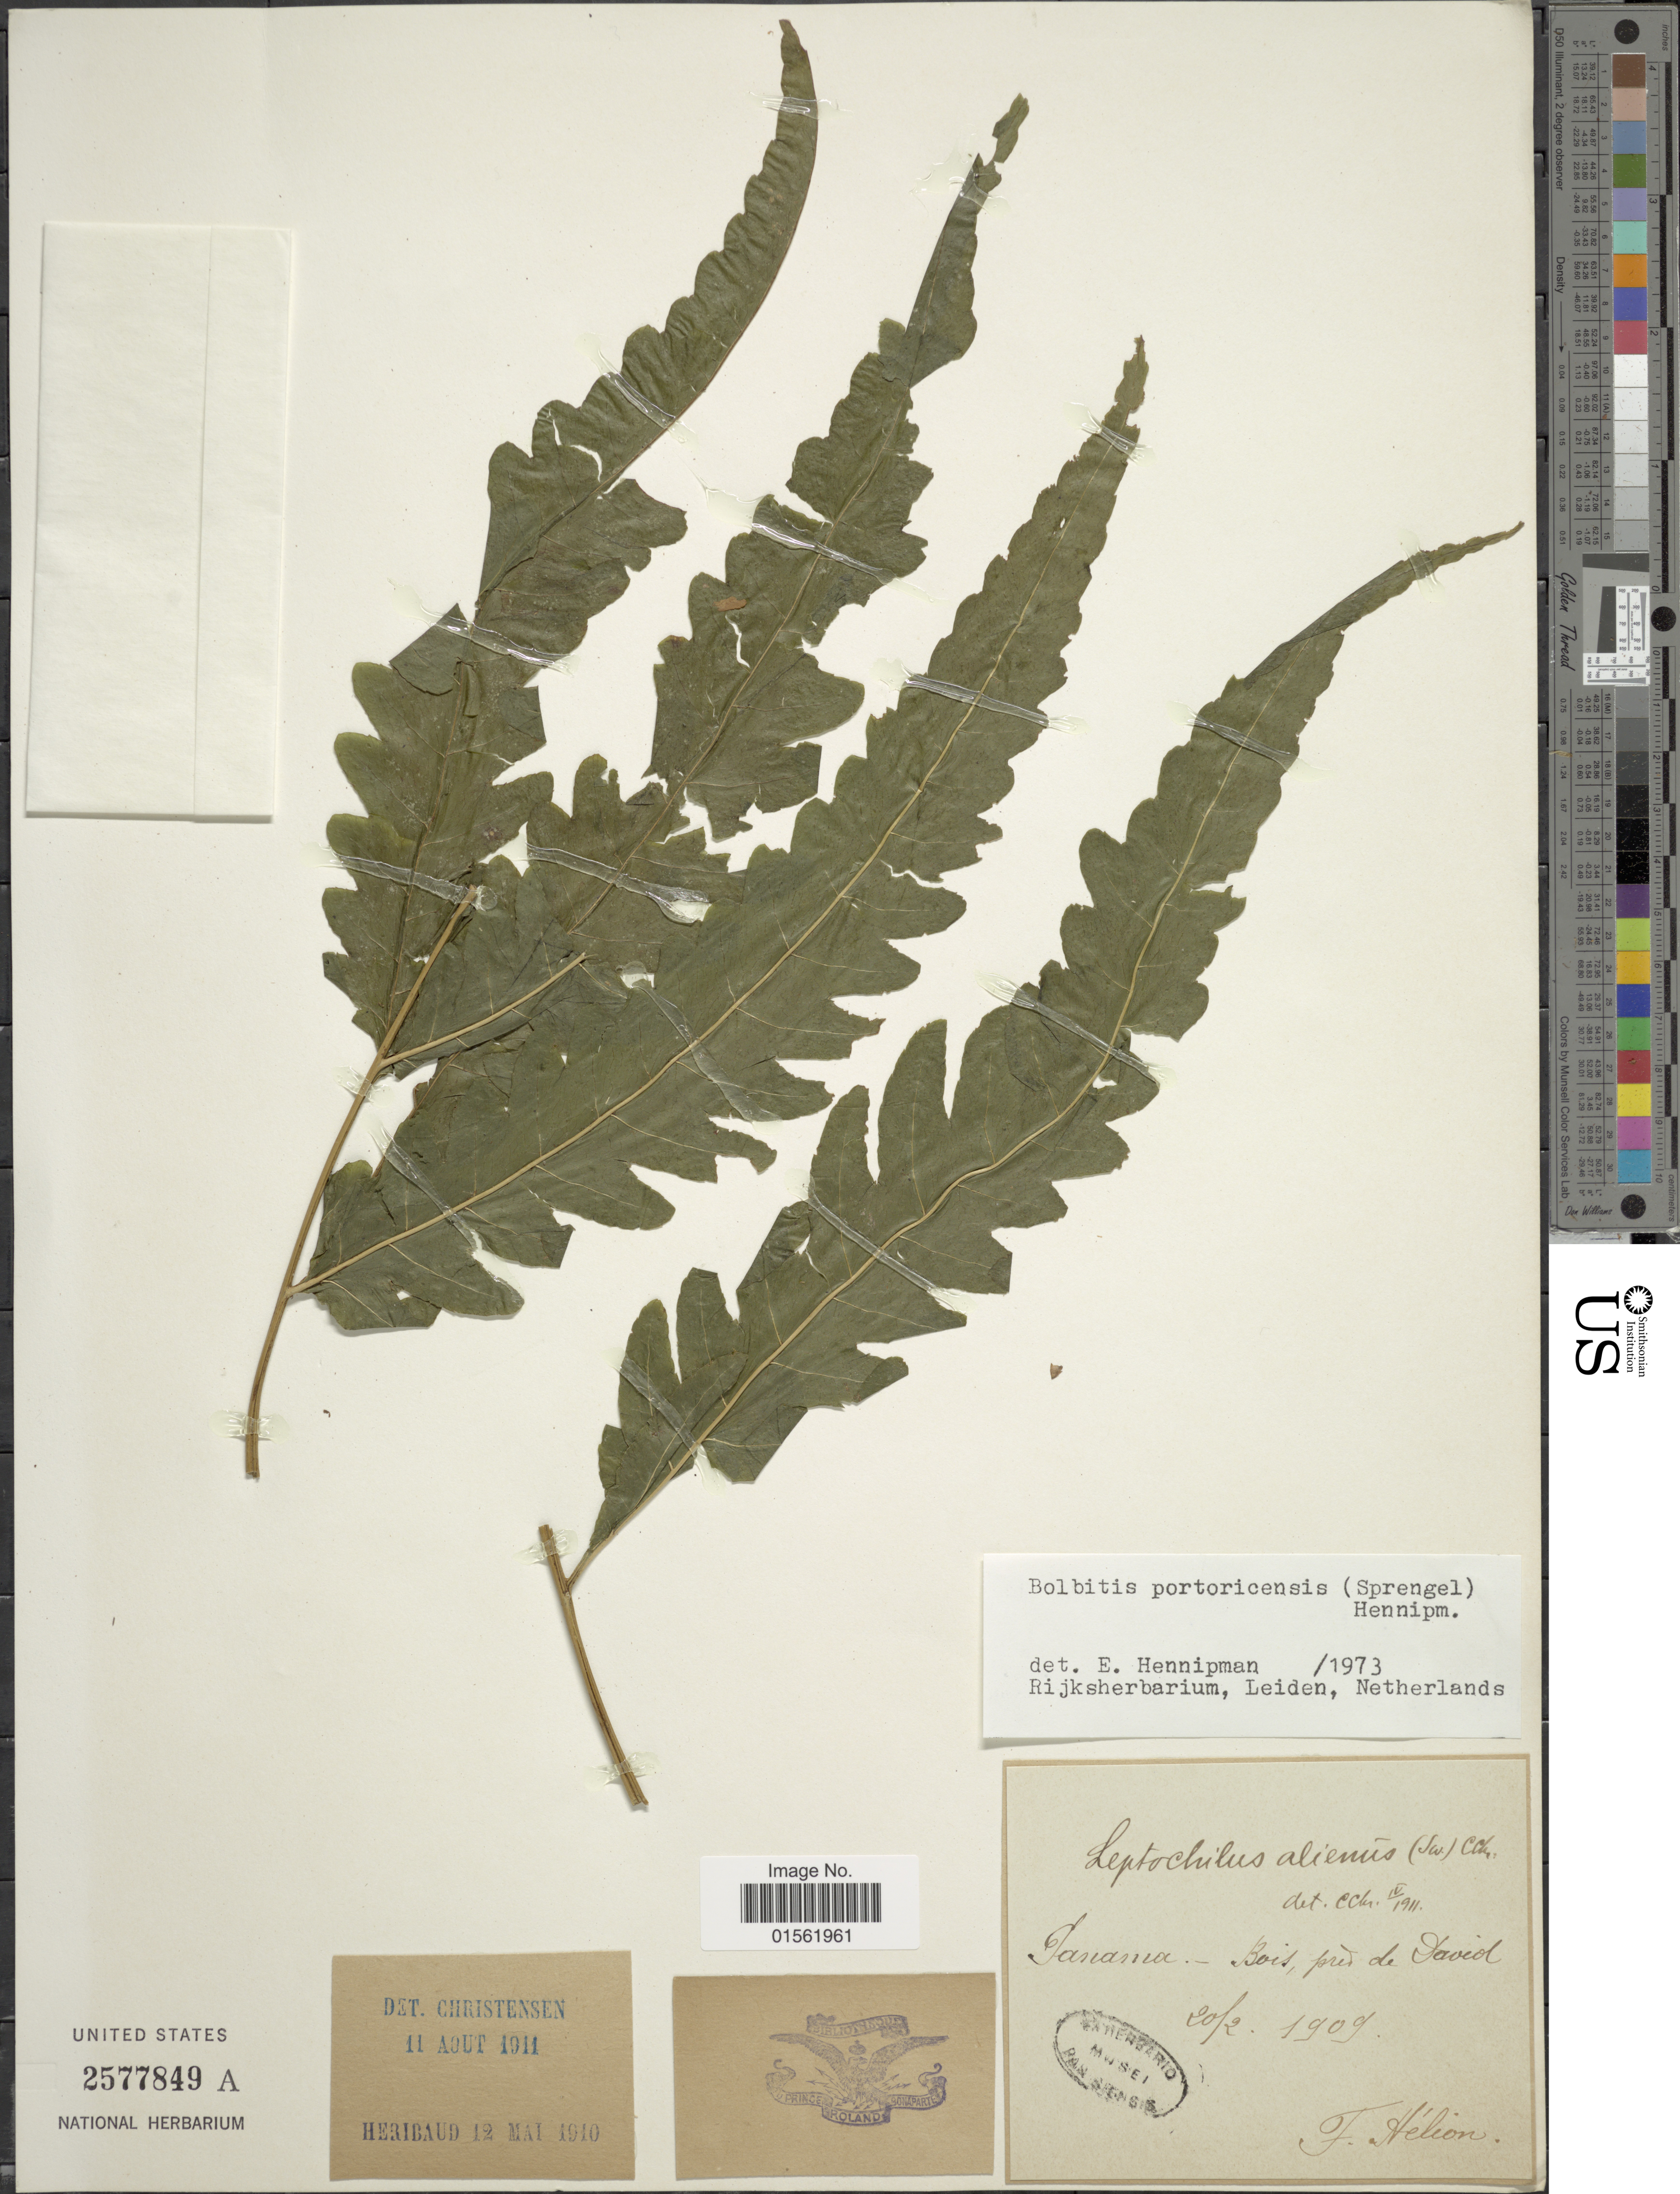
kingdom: Plantae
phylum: Tracheophyta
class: Polypodiopsida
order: Polypodiales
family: Dryopteridaceae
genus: Bolbitis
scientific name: Bolbitis portoricensis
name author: (Spreng.) Hennipman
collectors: F. Helion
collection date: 1909-02-20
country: Panama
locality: Bois, pres de David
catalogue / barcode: US 2577849A